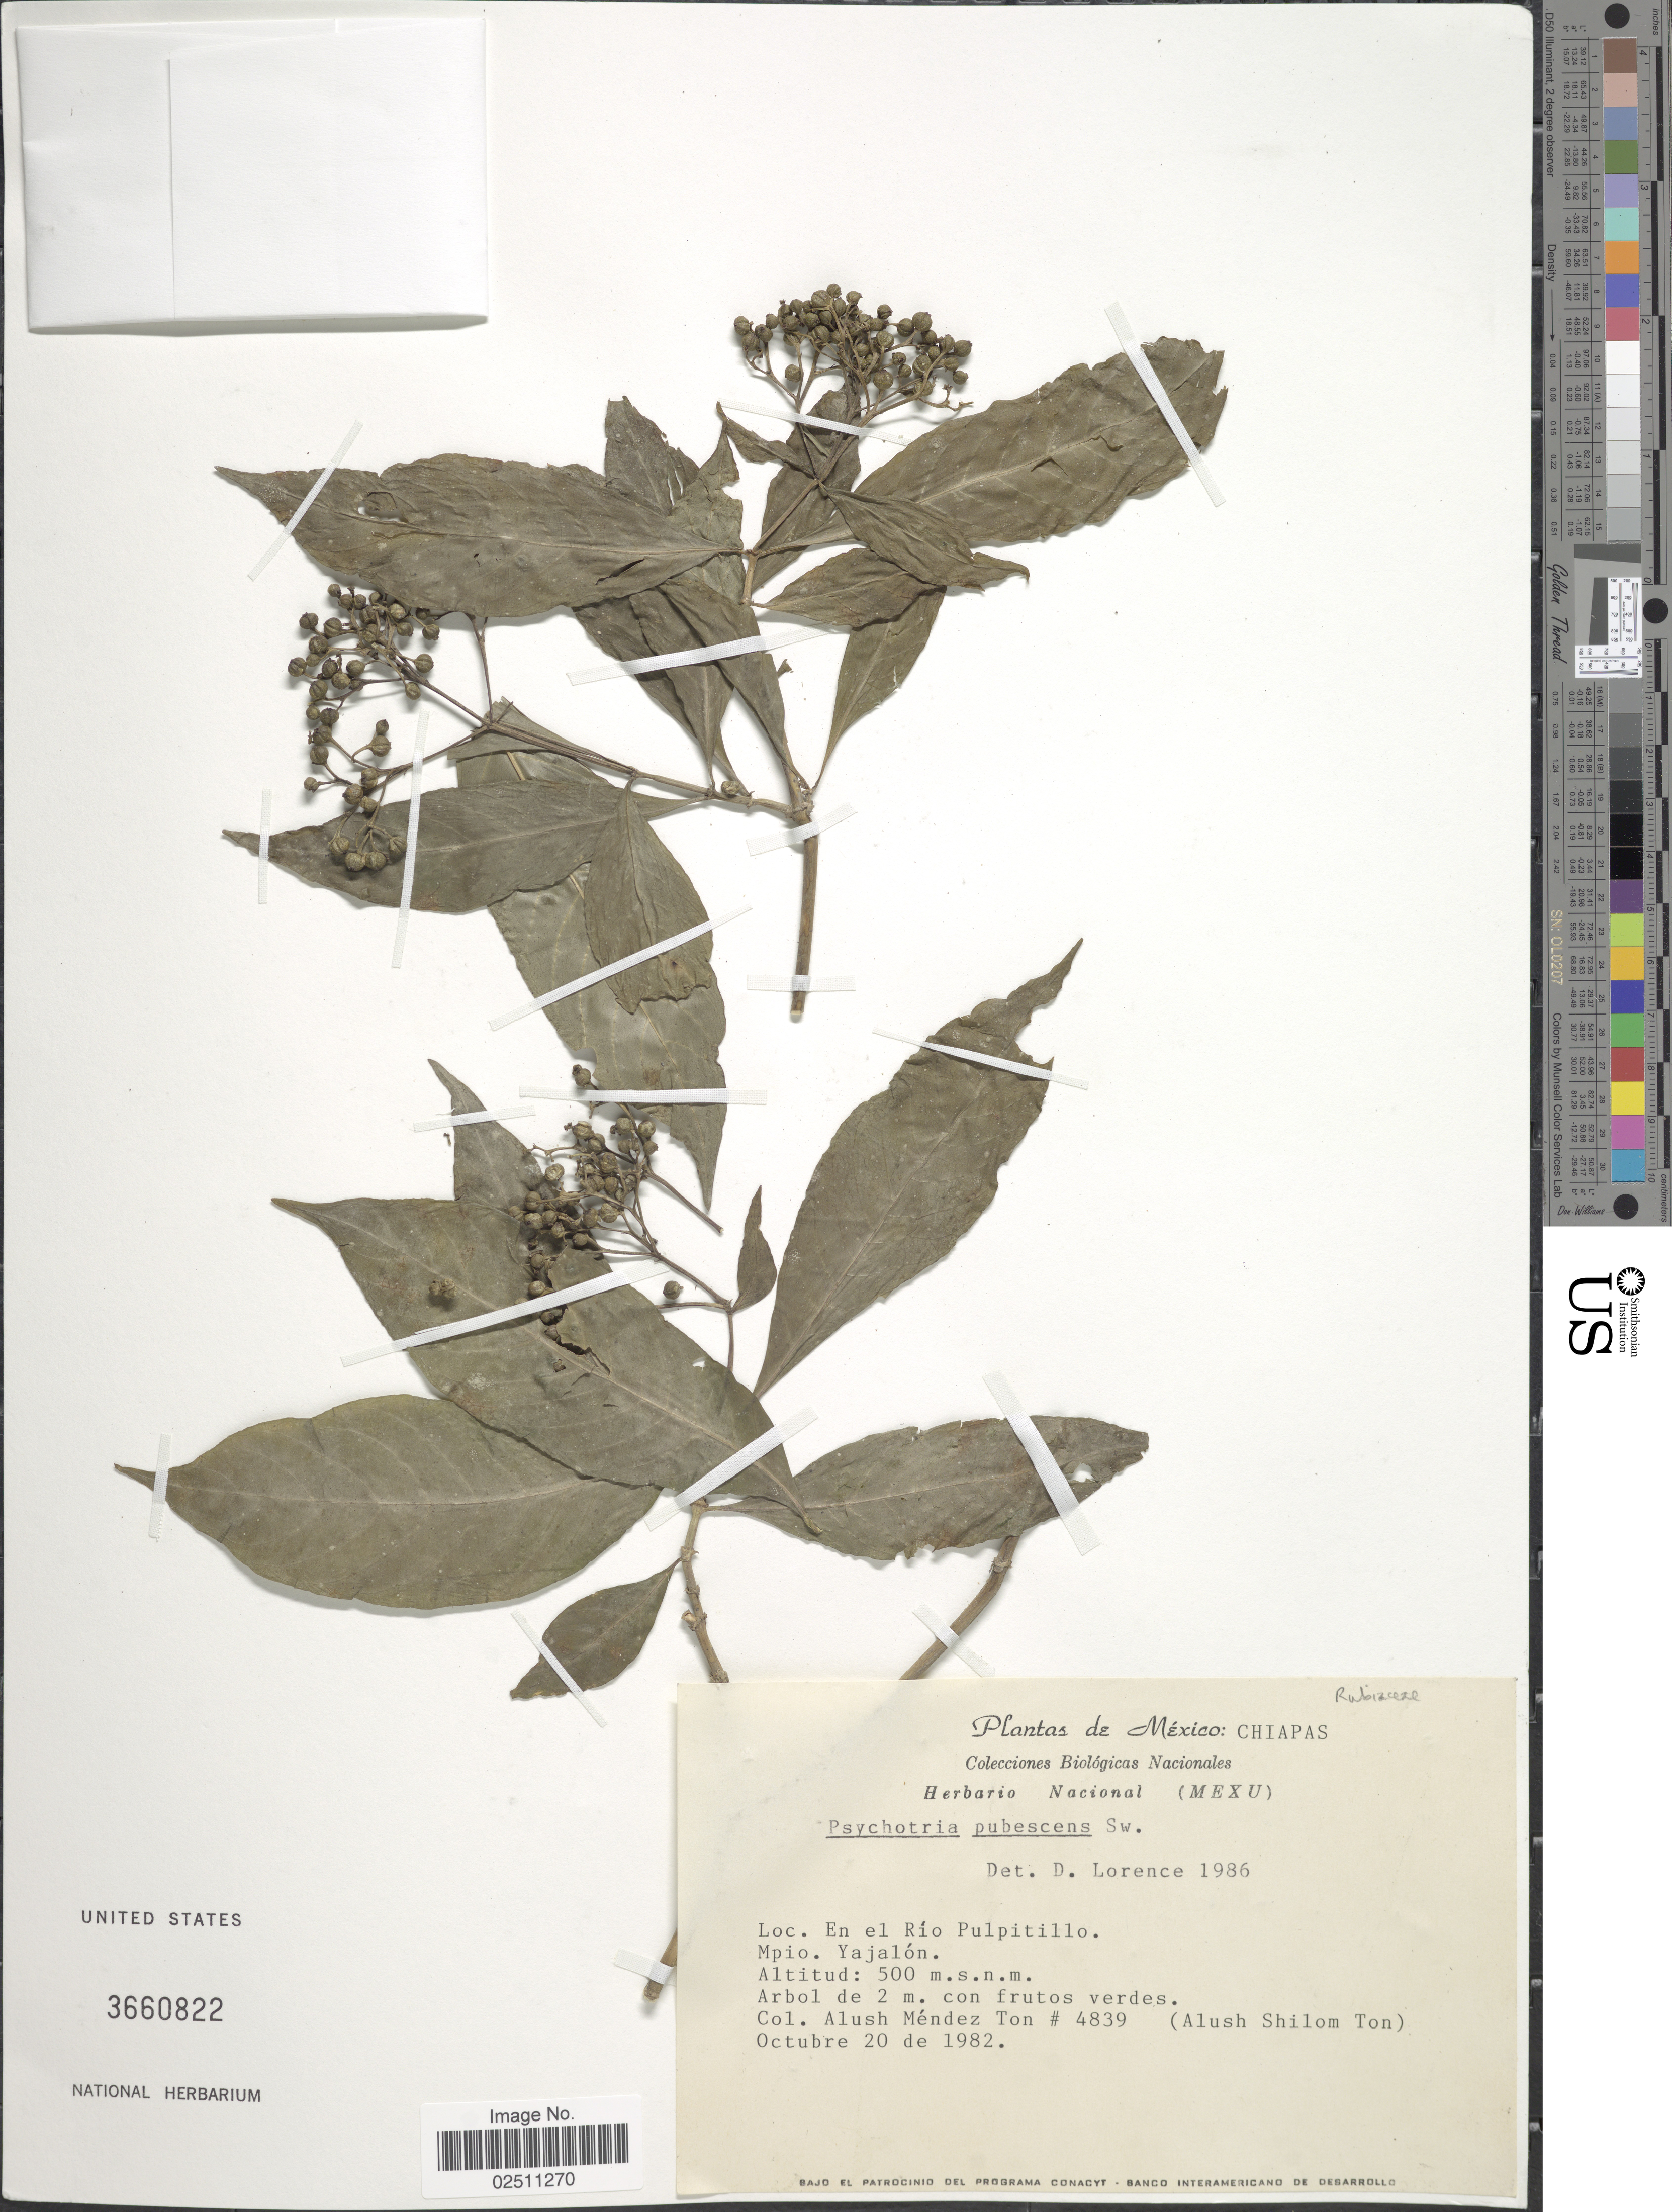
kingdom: Plantae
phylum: Tracheophyta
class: Magnoliopsida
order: Gentianales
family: Rubiaceae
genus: Psychotria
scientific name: Psychotria pubescens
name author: Sw.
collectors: A. M. Ton & A. S. Ton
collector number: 4839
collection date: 1982-10-20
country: Mexico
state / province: Chiapas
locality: En el Rio Pulpitillo, Mpio. Yajalon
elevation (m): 500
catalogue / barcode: US 3660822